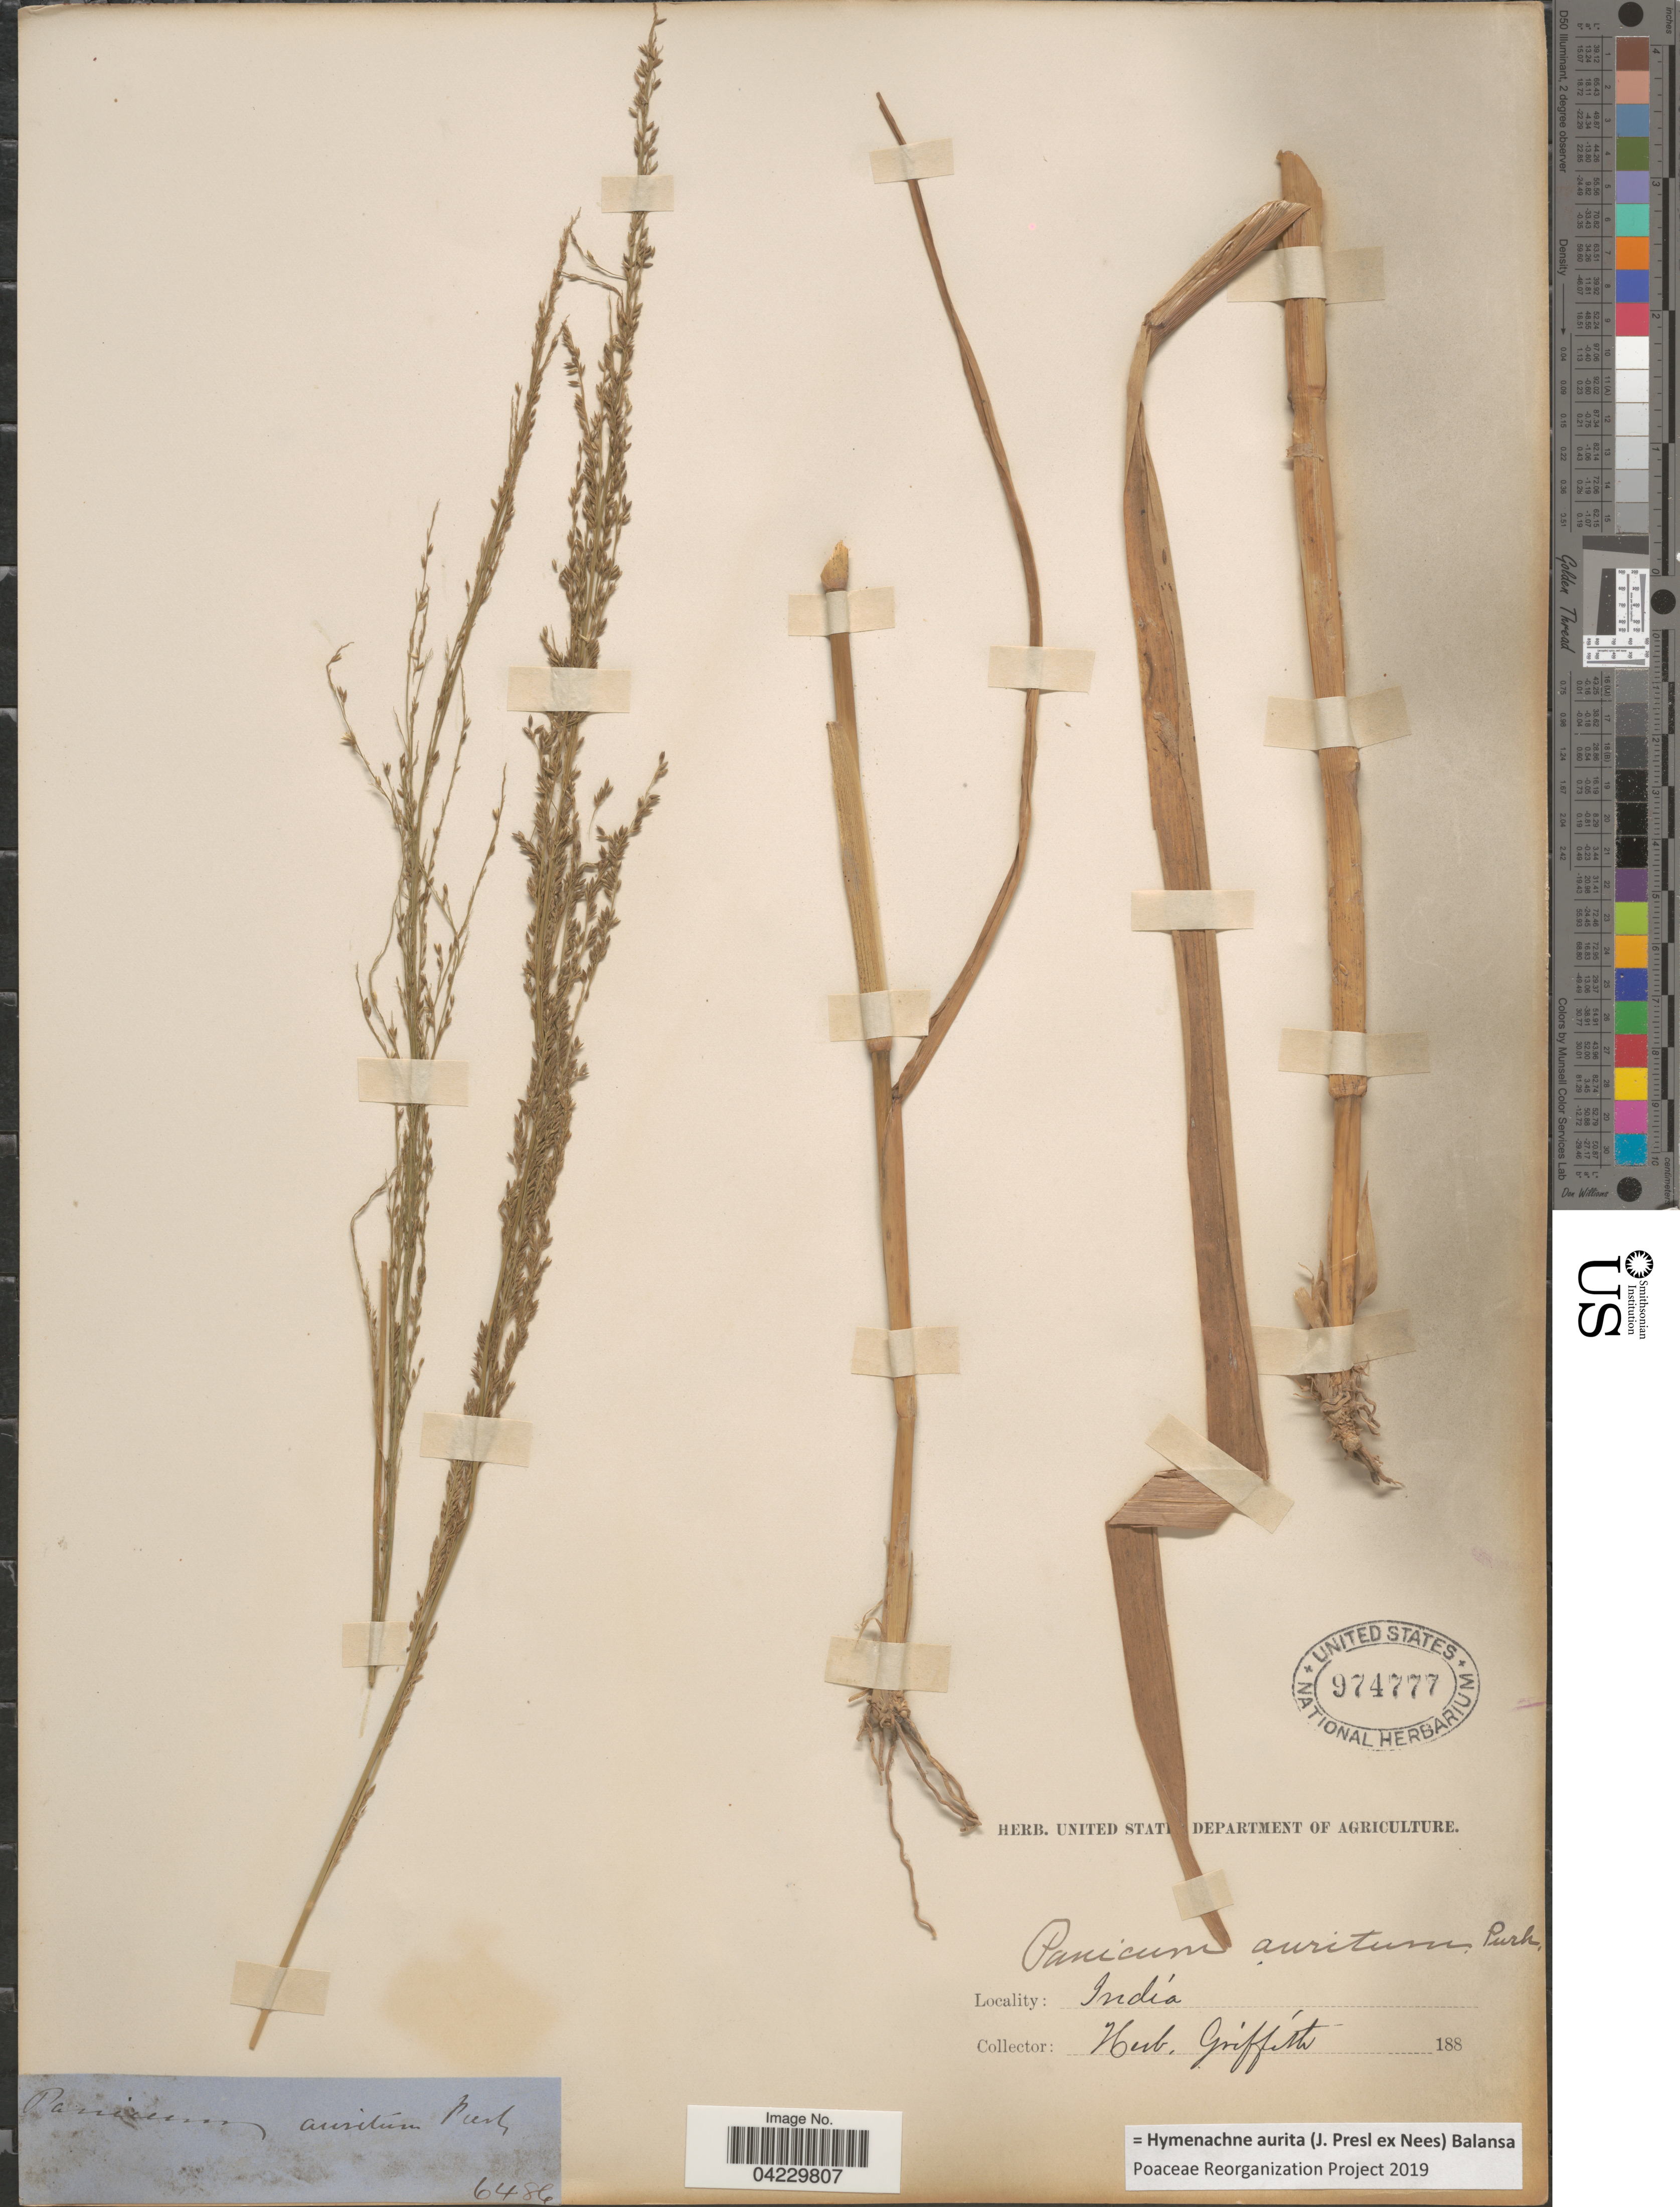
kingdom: Plantae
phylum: Tracheophyta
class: Liliopsida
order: Poales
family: Poaceae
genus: Hymenachne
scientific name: Hymenachne aurita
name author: (J. Presl ex Nees) Balansa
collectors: ex herb. Griffith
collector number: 6486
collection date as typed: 188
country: India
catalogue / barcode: US 974777